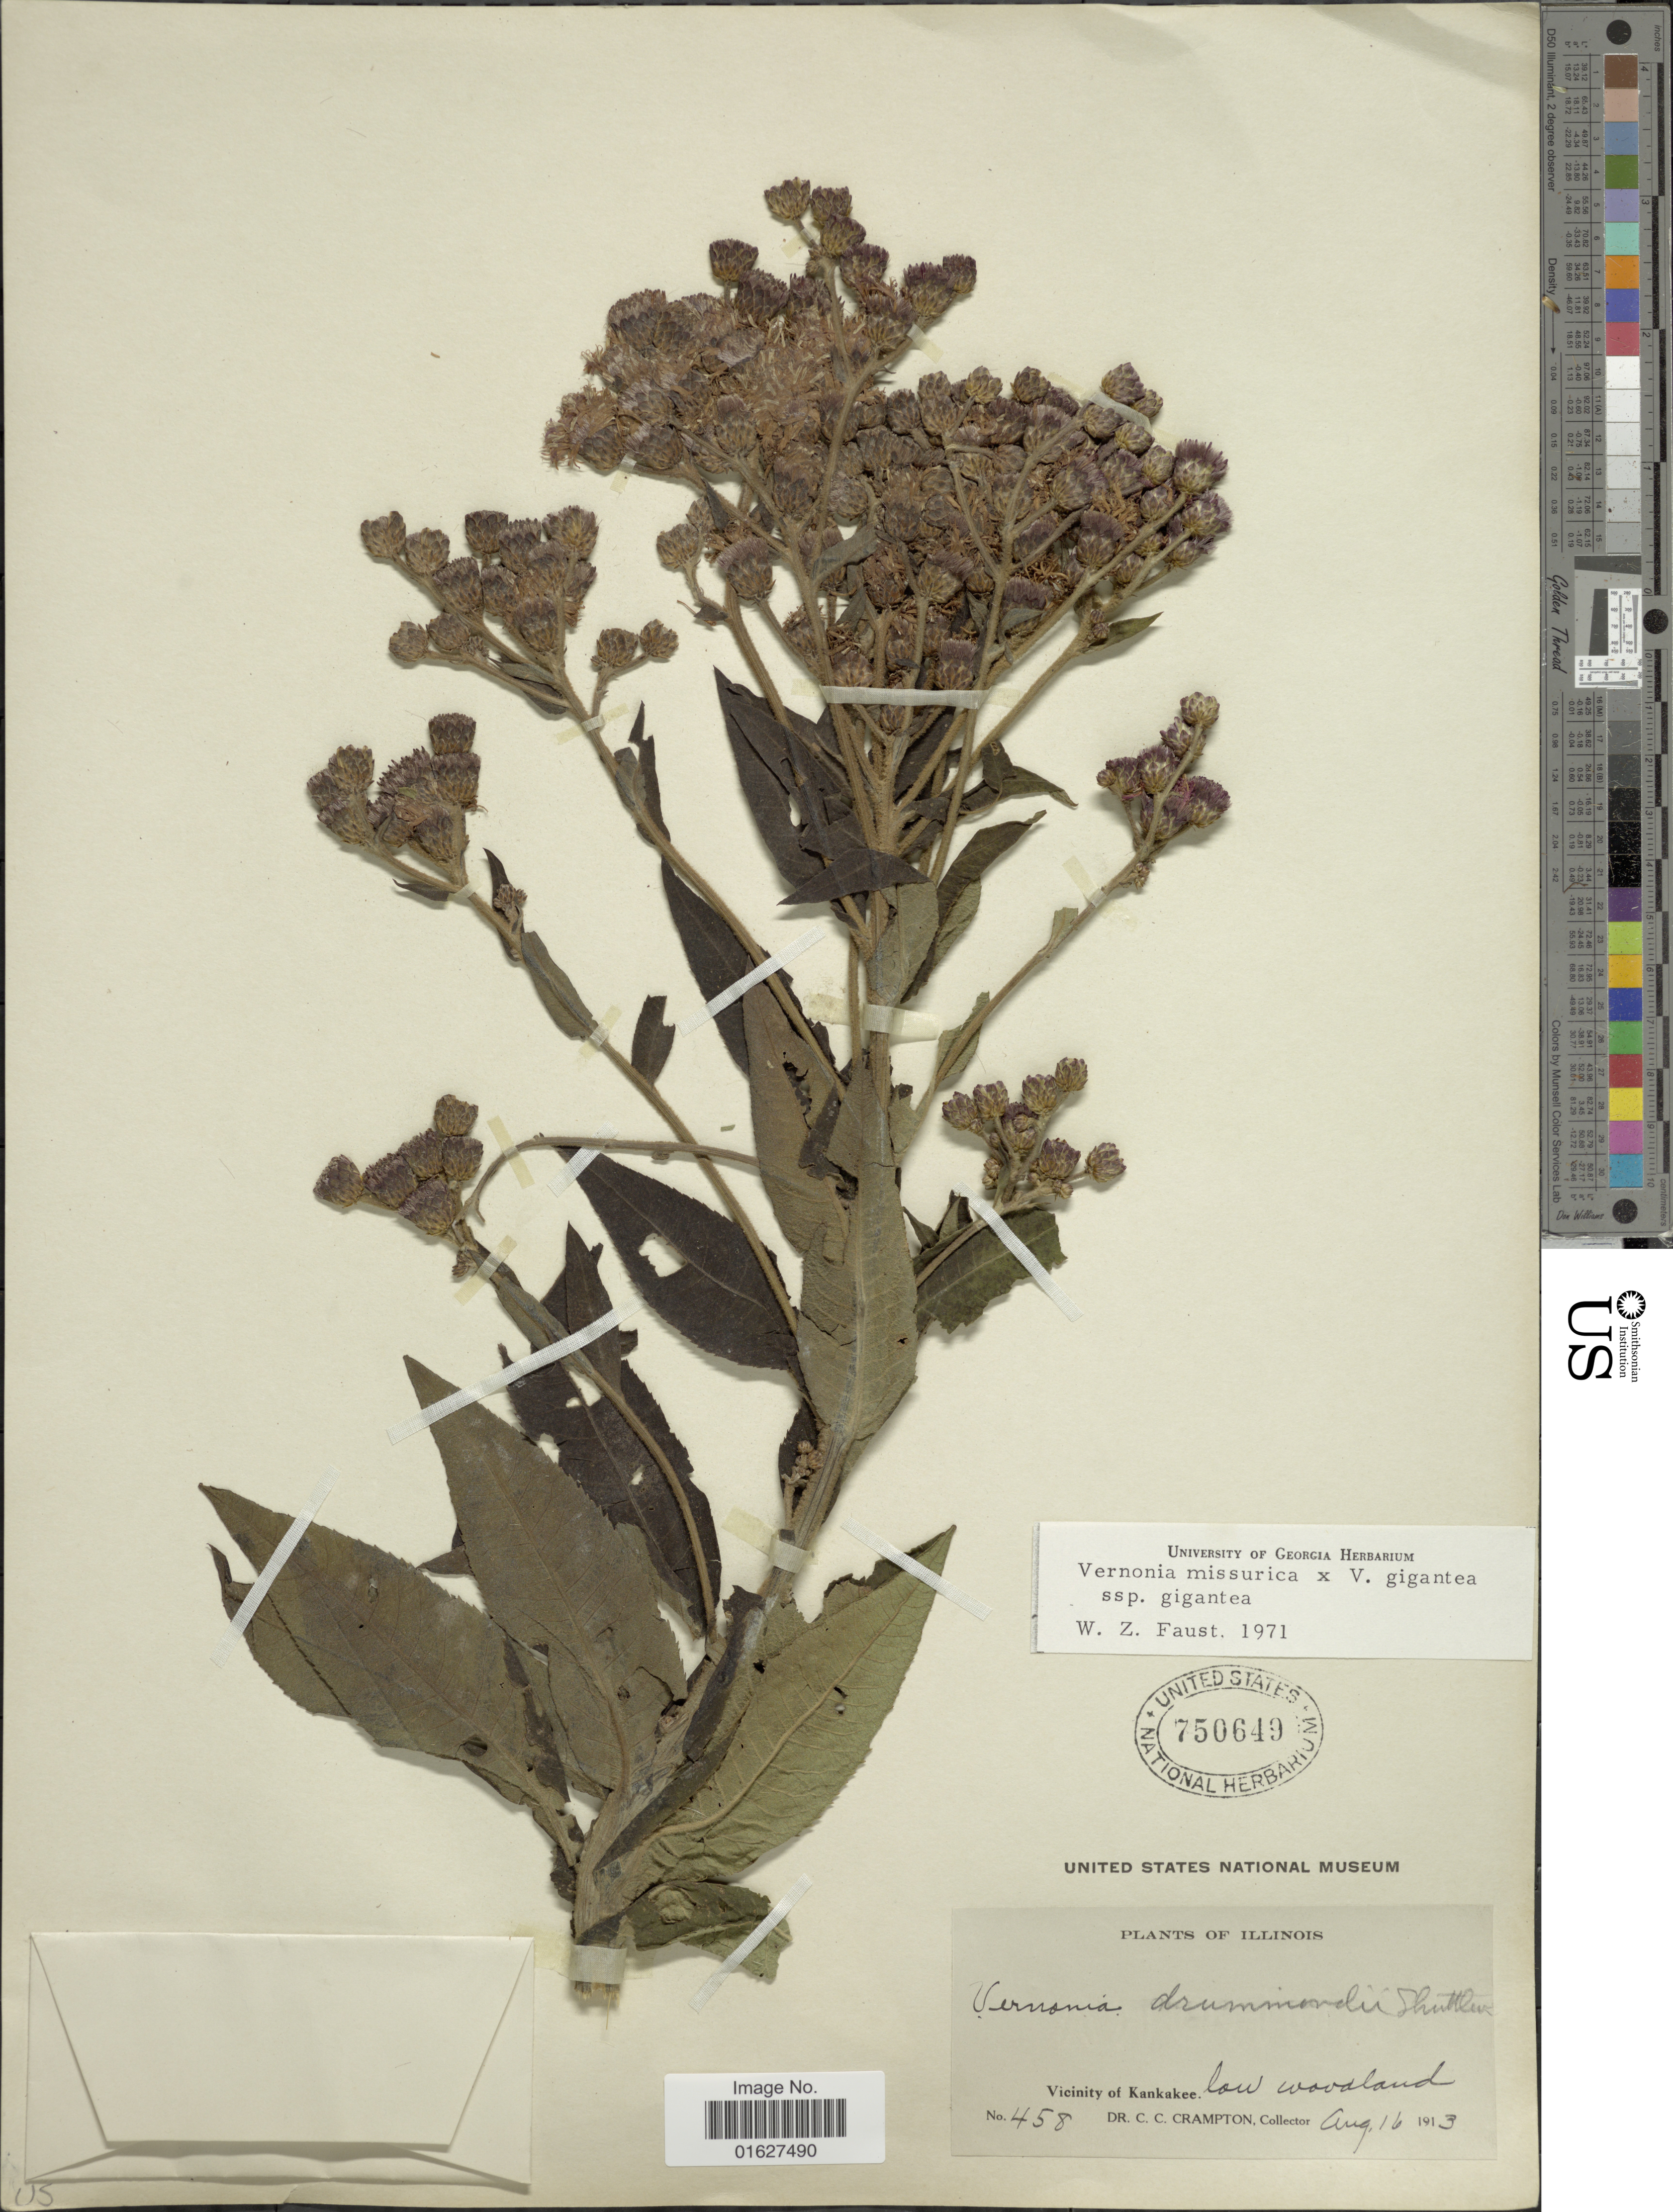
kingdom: Plantae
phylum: Tracheophyta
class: Magnoliopsida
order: Asterales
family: Asteraceae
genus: Vernonia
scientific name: Vernonia missurica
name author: Raf.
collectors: C. Crampton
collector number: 458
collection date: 1913-08-16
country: United States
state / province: Illinois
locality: Vicinity of Kankanee. low woodland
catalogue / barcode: US 750649